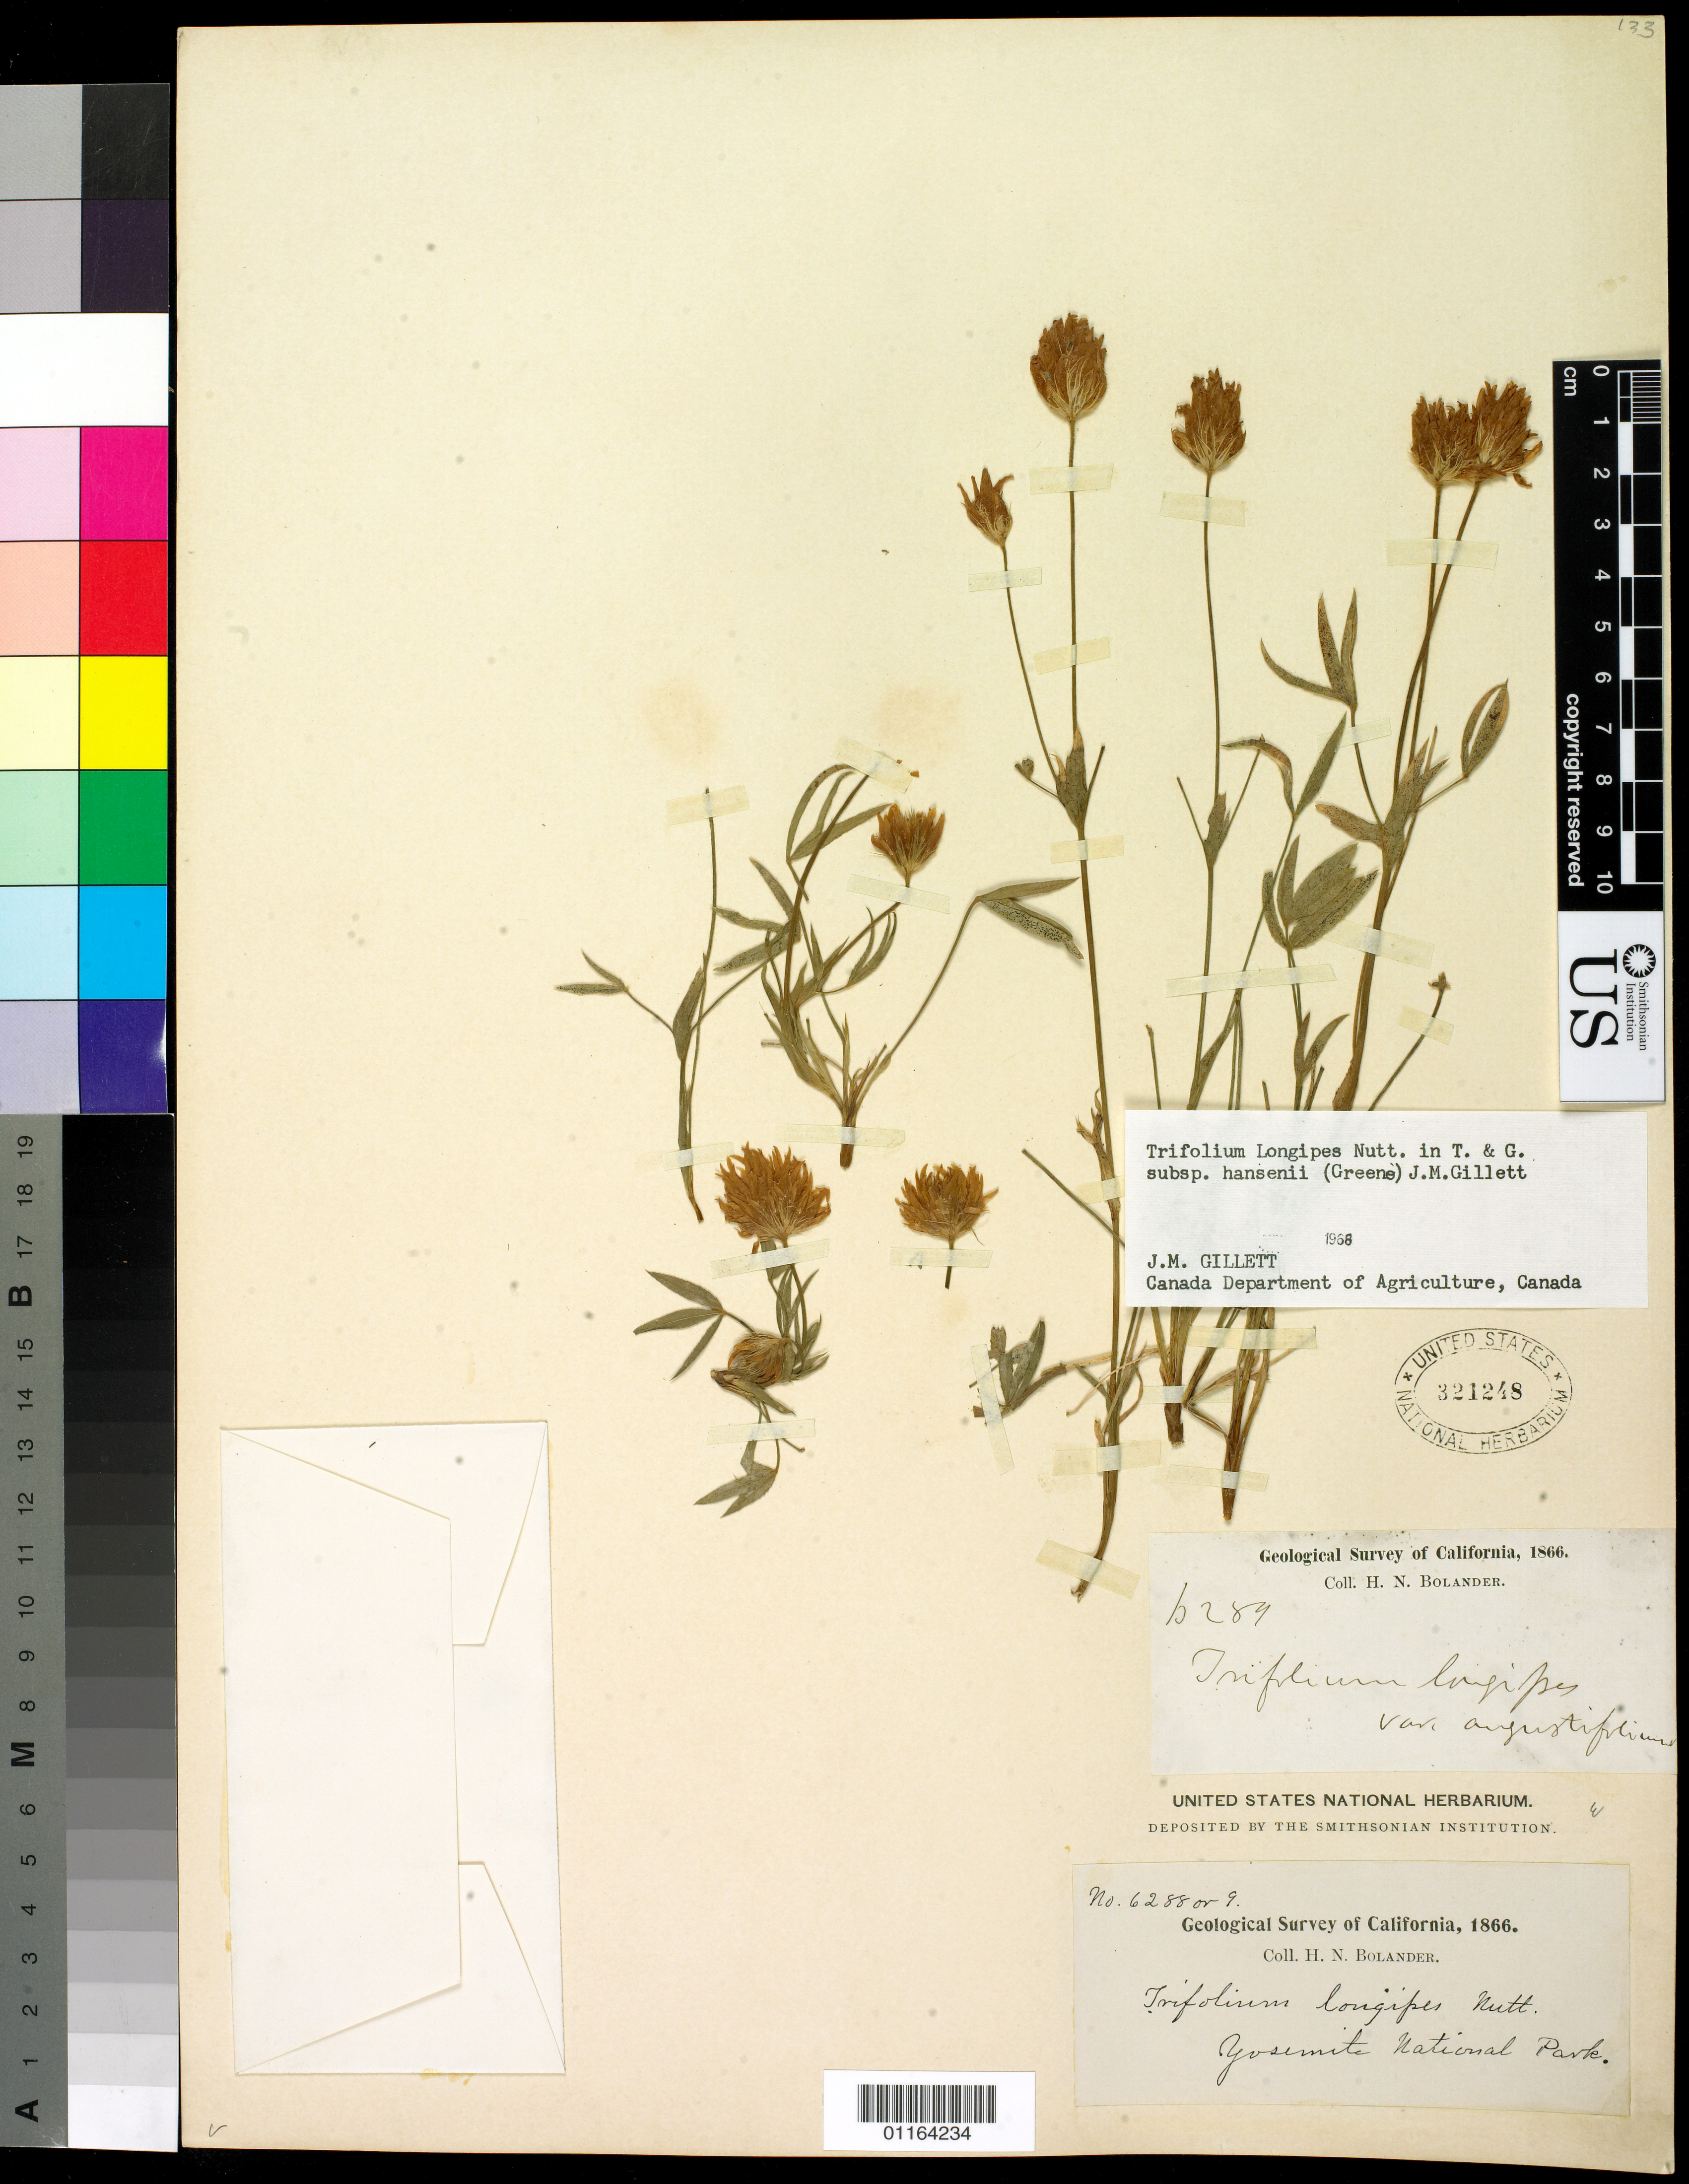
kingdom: Plantae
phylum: Tracheophyta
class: Magnoliopsida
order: Fabales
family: Fabaceae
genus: Trifolium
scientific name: Trifolium longipes subsp. hansenii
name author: (Greene) J.M. Gillett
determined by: Gillett, J. M.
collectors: H. Bolander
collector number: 6288 or 9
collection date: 1866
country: United States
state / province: California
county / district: Mariposa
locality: Yosemite National Park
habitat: In wet meadow.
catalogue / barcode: US 321248